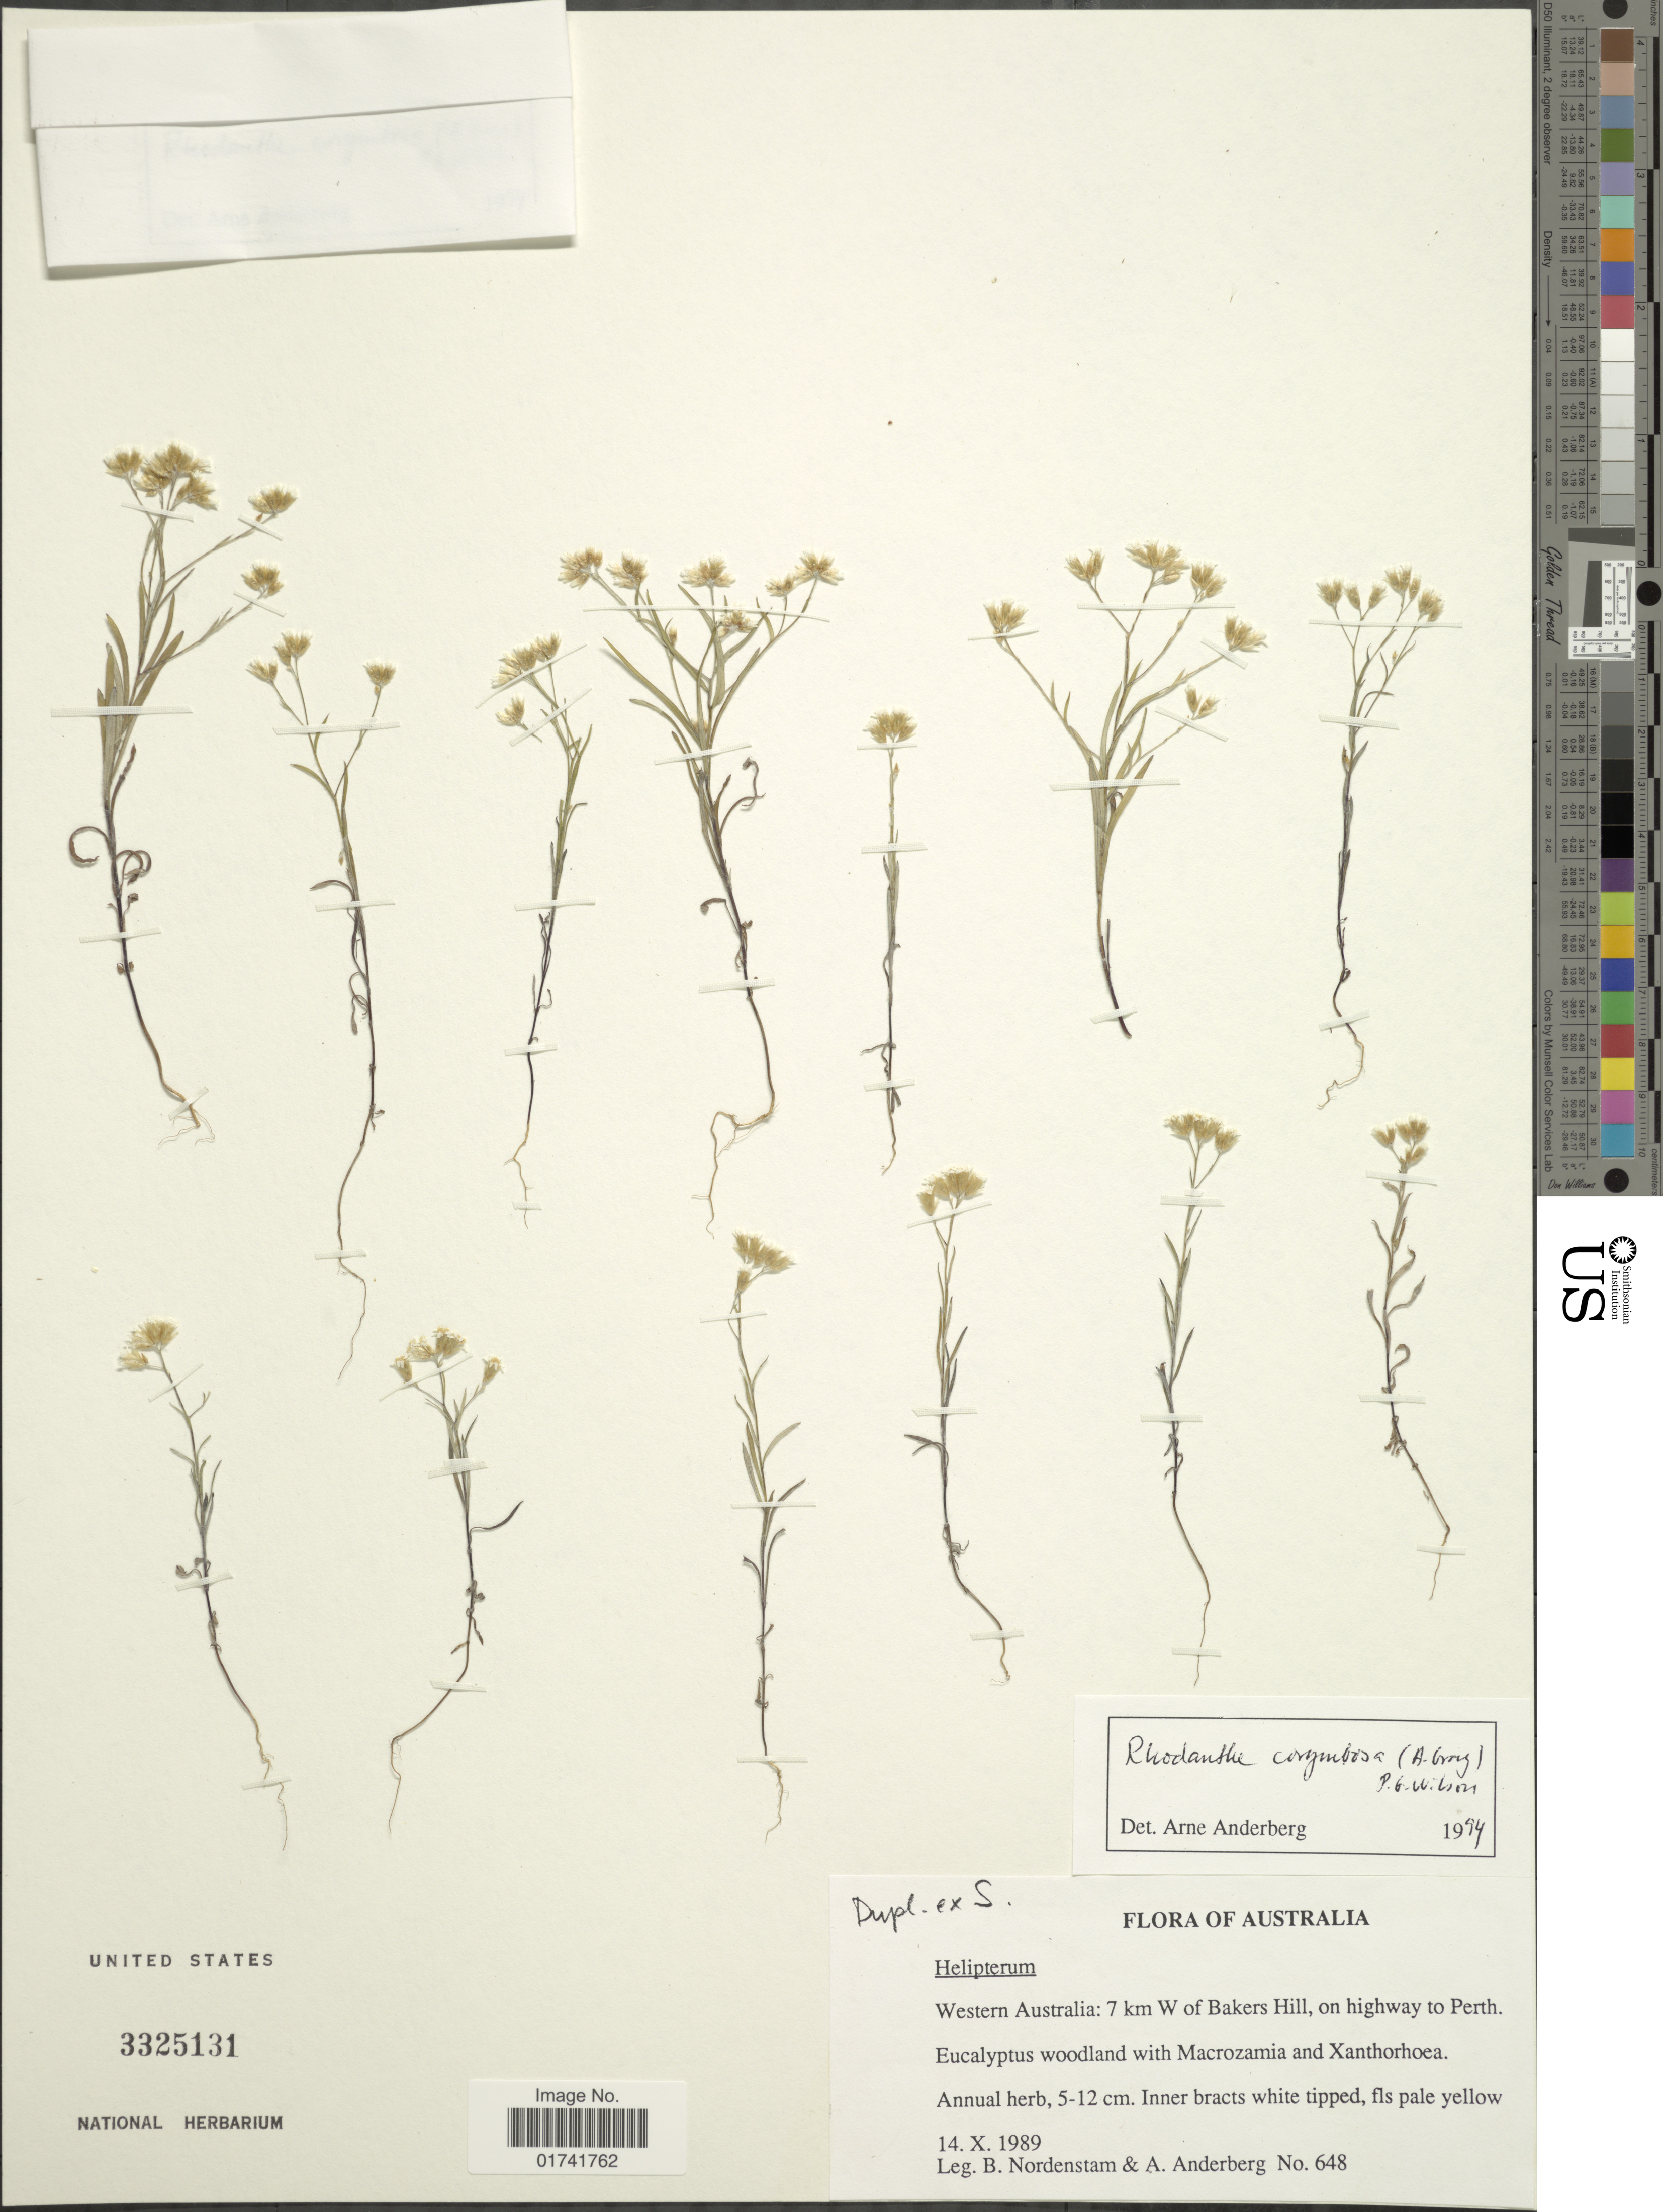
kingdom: Plantae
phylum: Tracheophyta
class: Magnoliopsida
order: Asterales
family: Asteraceae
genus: Rhodanthe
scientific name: Rhodanthe corymbosa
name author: (A. Gray) Paul G. Wilson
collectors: B. Nordenstam & A. A. Anderberg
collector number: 648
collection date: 1989-10-14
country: Australia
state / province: Western Australia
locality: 7 km W of Bakers Hill, on highway to Perth.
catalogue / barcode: US 3325131